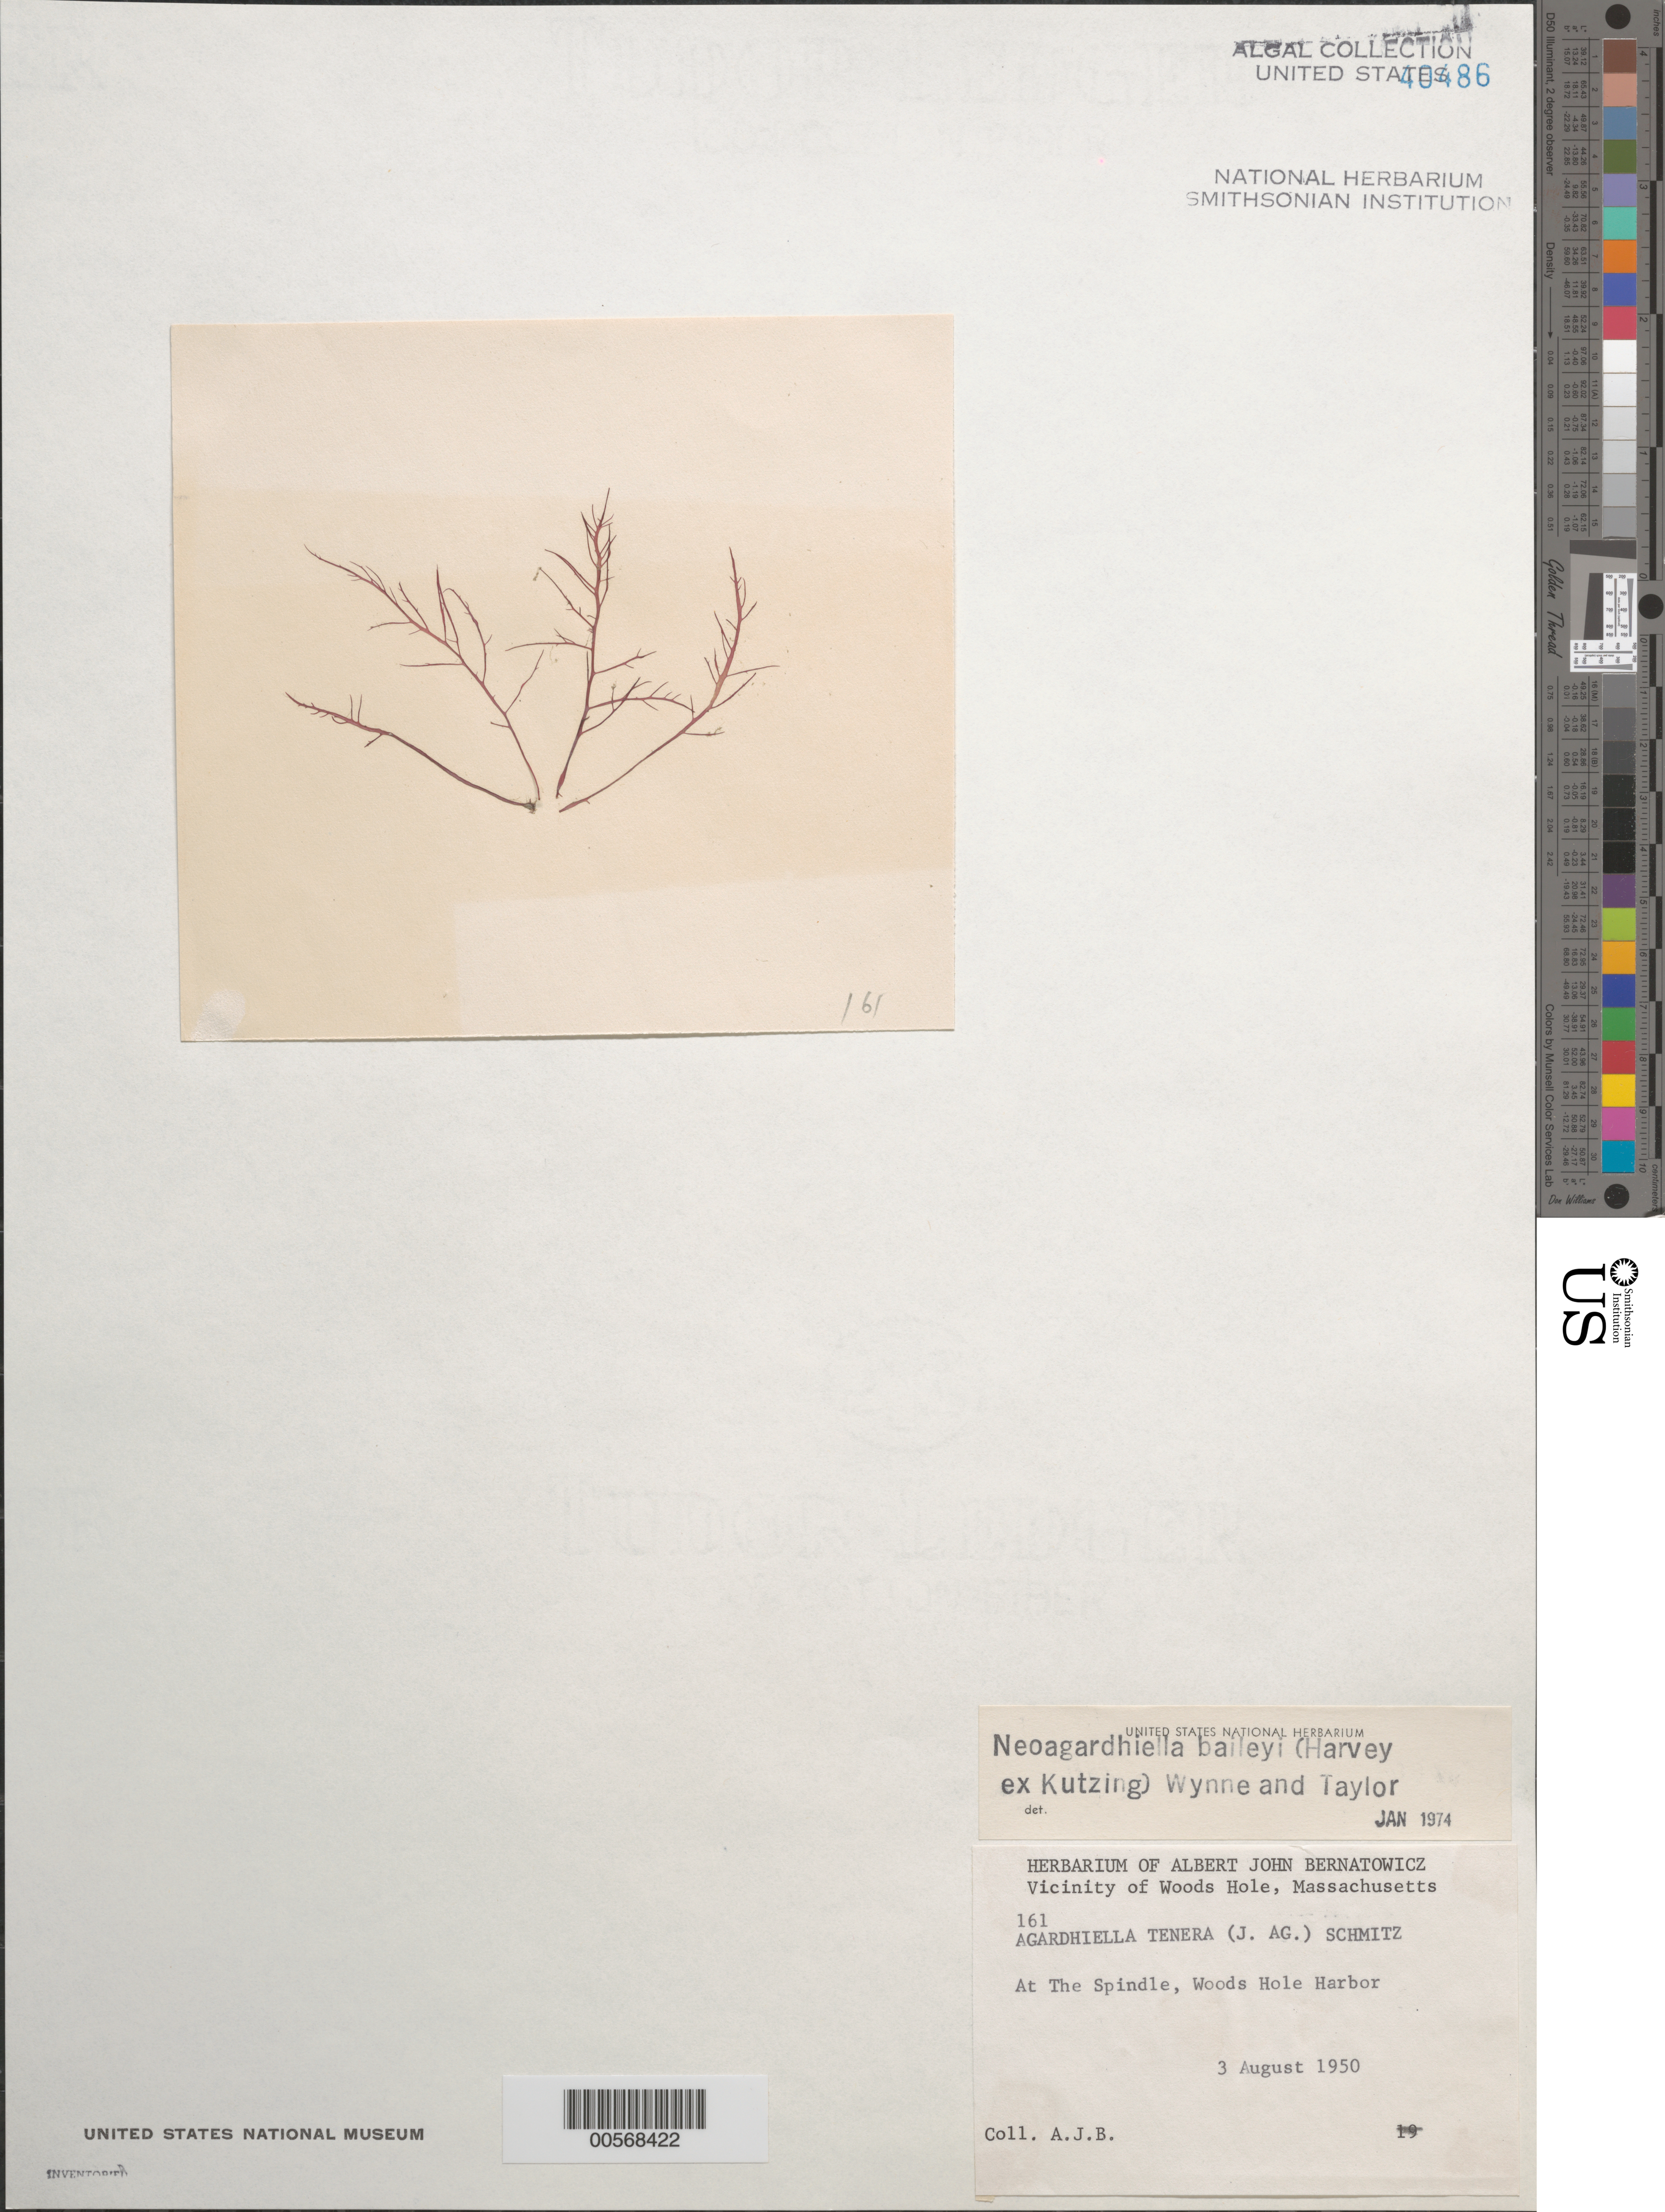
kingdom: Plantae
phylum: Rhodophyta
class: Florideophyceae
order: Gigartinales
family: Solieriaceae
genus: Agardhiella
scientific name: Agardhiella subulata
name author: (C. Agardh) G.T.Kraft & M.J. Wynne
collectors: A. Bernatowicz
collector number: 161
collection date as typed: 03 Aug 1950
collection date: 1950-08-03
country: United States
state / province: Massachusetts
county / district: Barnstable County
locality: Woods Hole Harbor, The Spindle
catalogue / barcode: US 40486